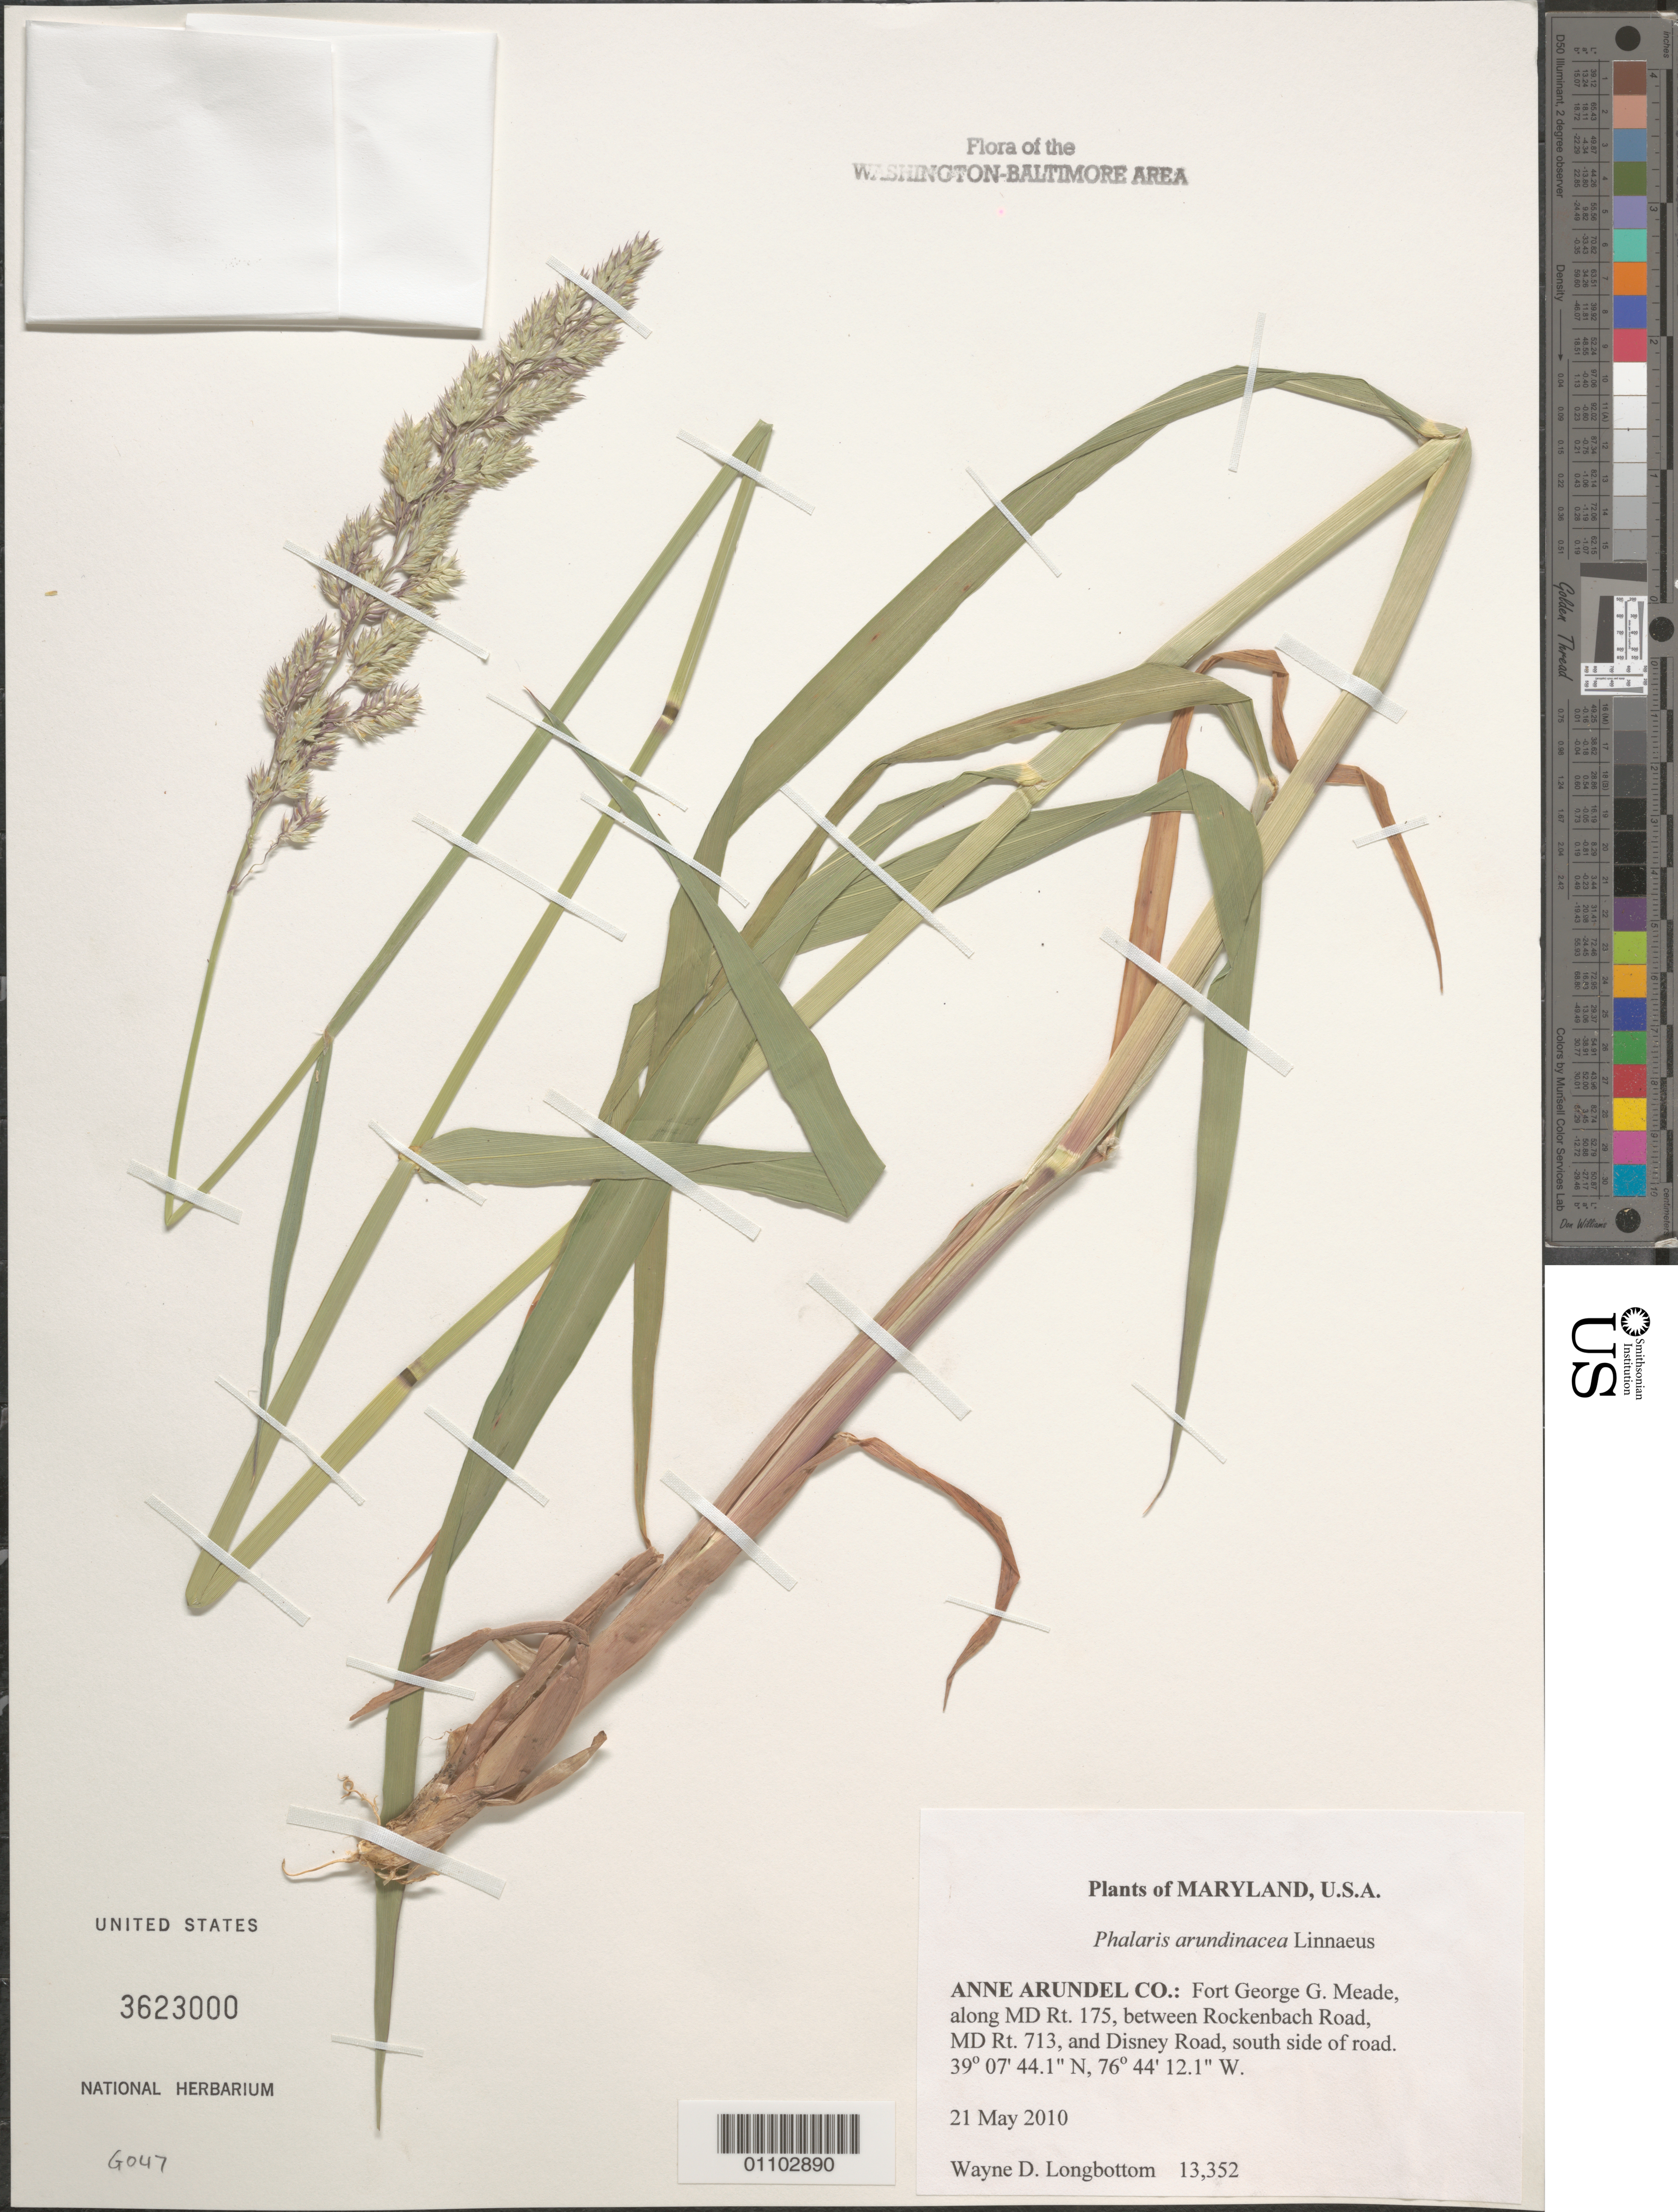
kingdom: Plantae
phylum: Tracheophyta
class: Liliopsida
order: Poales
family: Poaceae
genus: Phalaris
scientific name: Phalaris arundinacea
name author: L.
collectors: W. D. Longbottom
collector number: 13352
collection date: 2010-05-21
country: United States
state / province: Maryland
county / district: Anne Arundel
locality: Fort George G. Meade, along MD Rt. 175, between Rockenbach Road, MD Rt. 713, and Disney Road, south side of road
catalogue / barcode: US 3623000